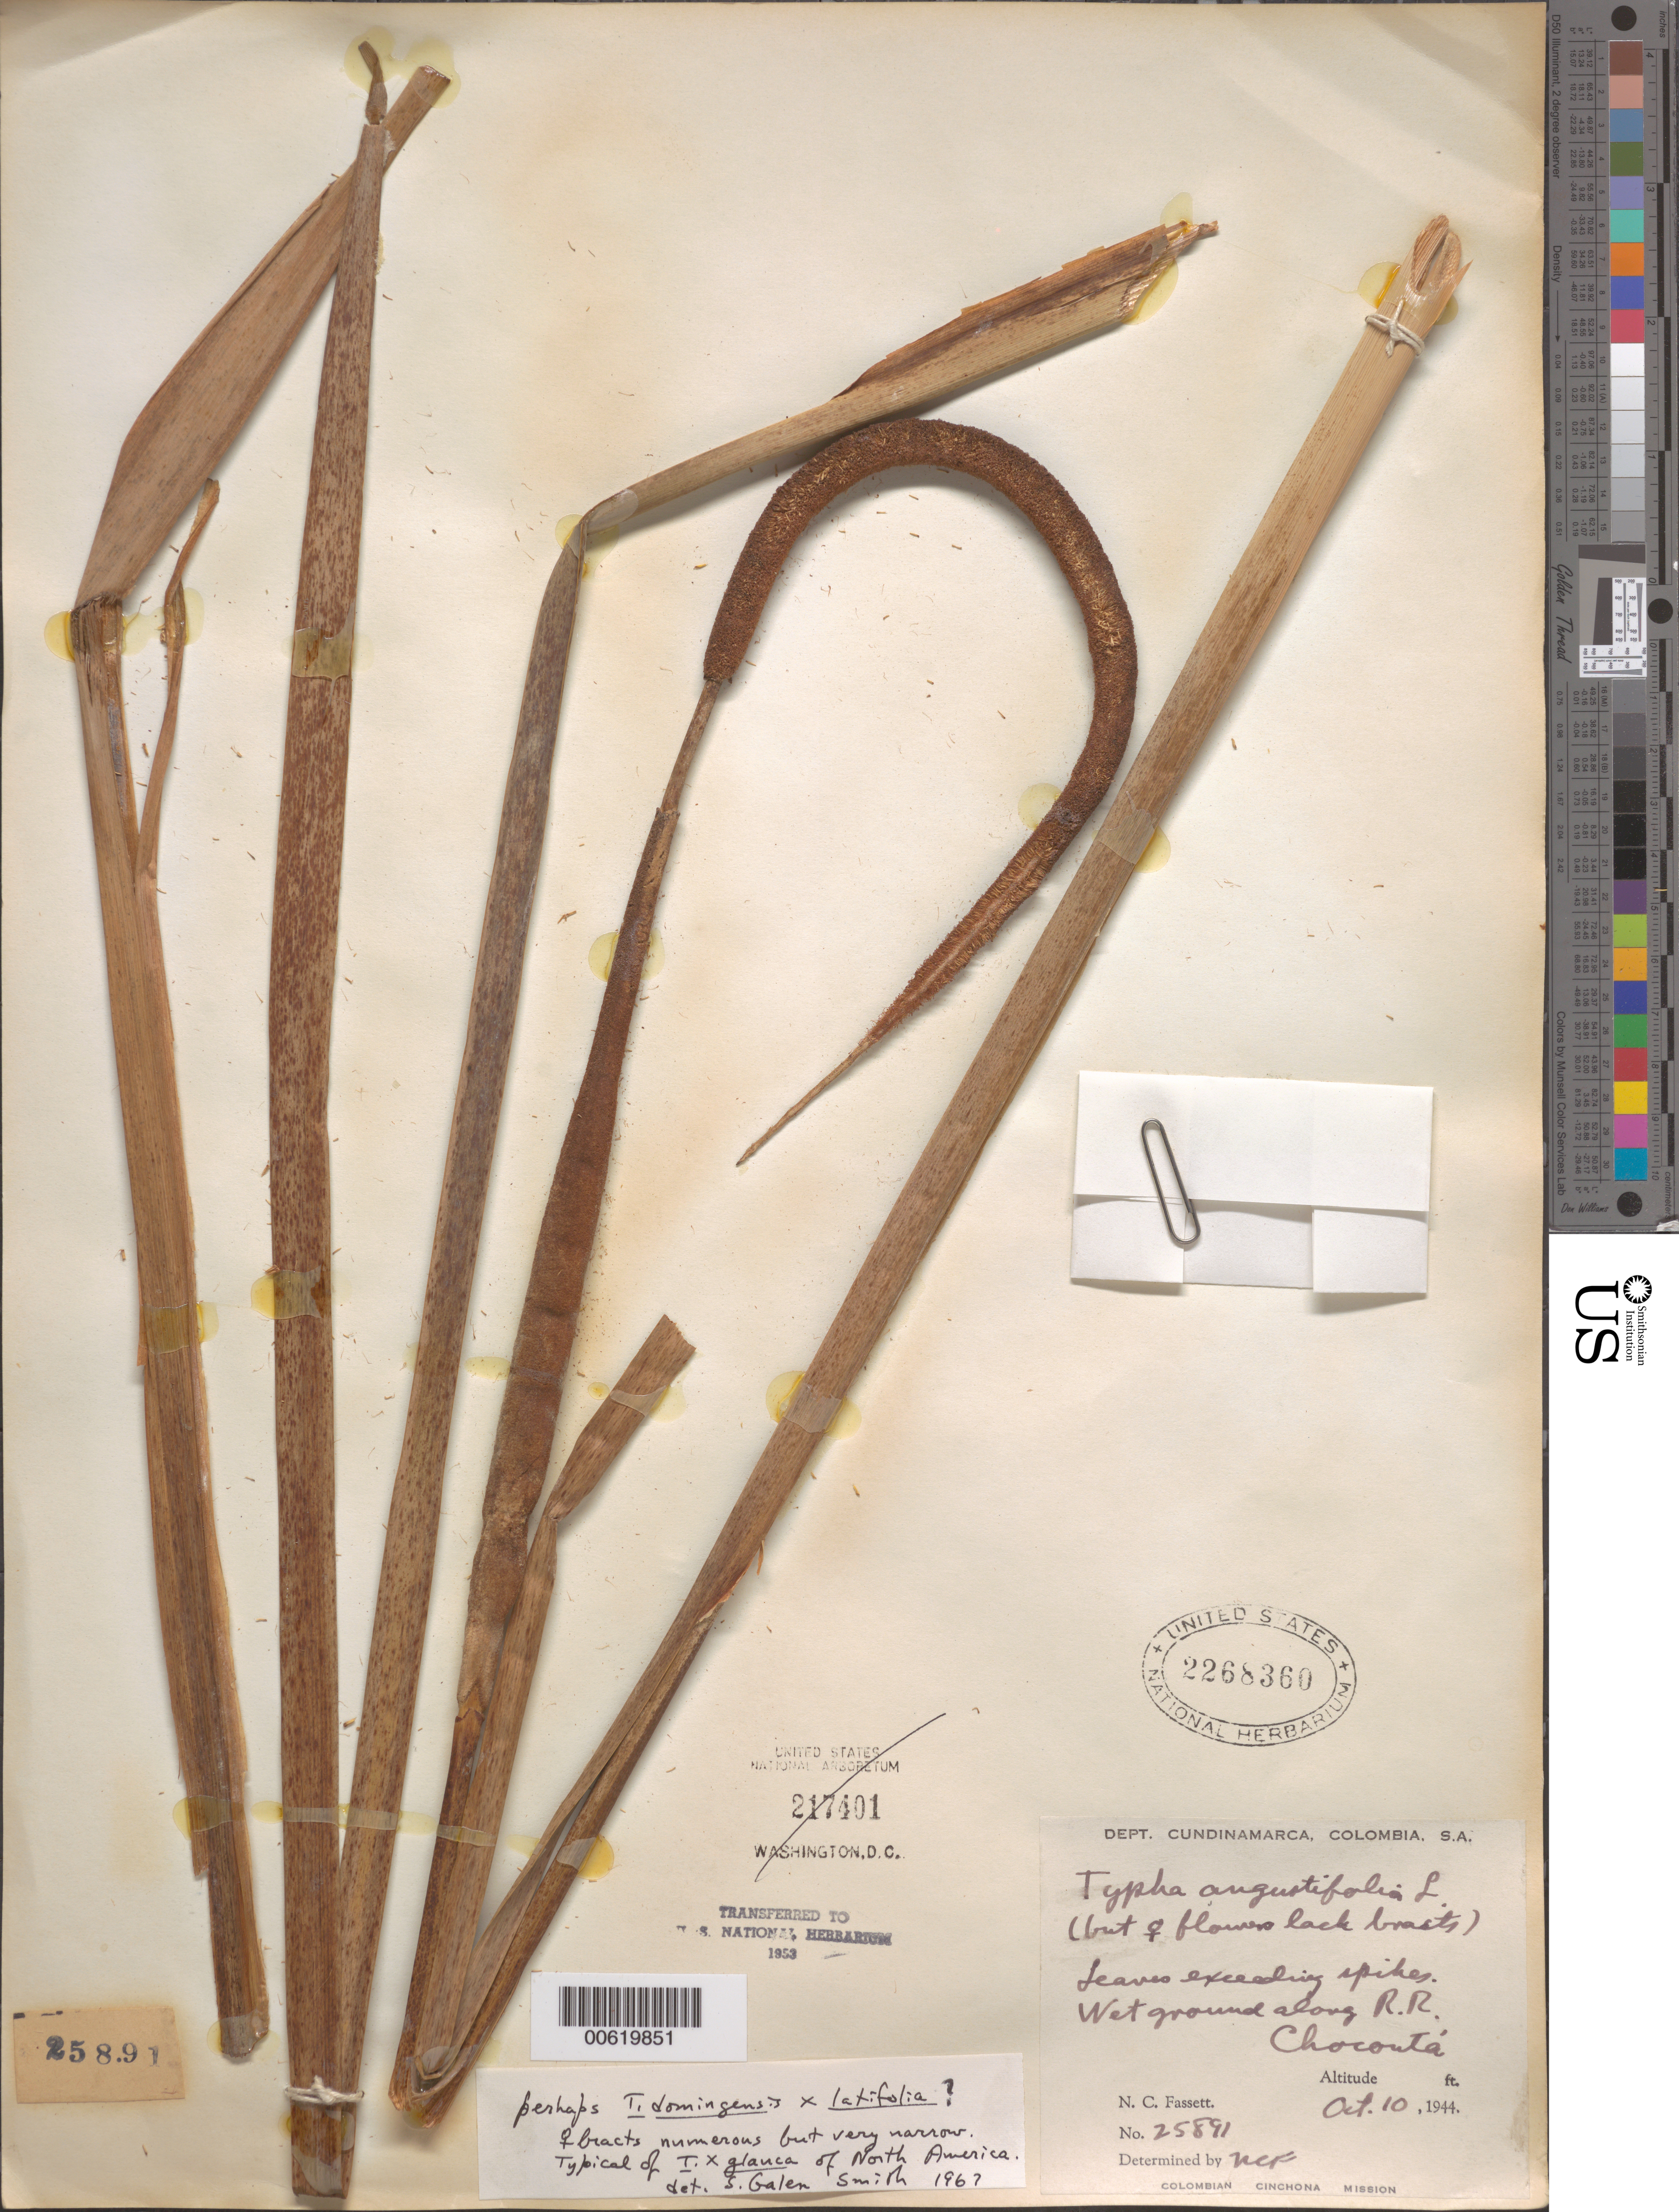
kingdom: Plantae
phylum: Tracheophyta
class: Liliopsida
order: Poales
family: Typhaceae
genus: Typha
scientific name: Typha domingensis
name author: Pers.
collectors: N. C. Fassett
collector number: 25891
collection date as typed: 10 Oct 1944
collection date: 1944-10-10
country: Colombia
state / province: Cundinamarca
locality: Choconta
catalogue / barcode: US 2268360